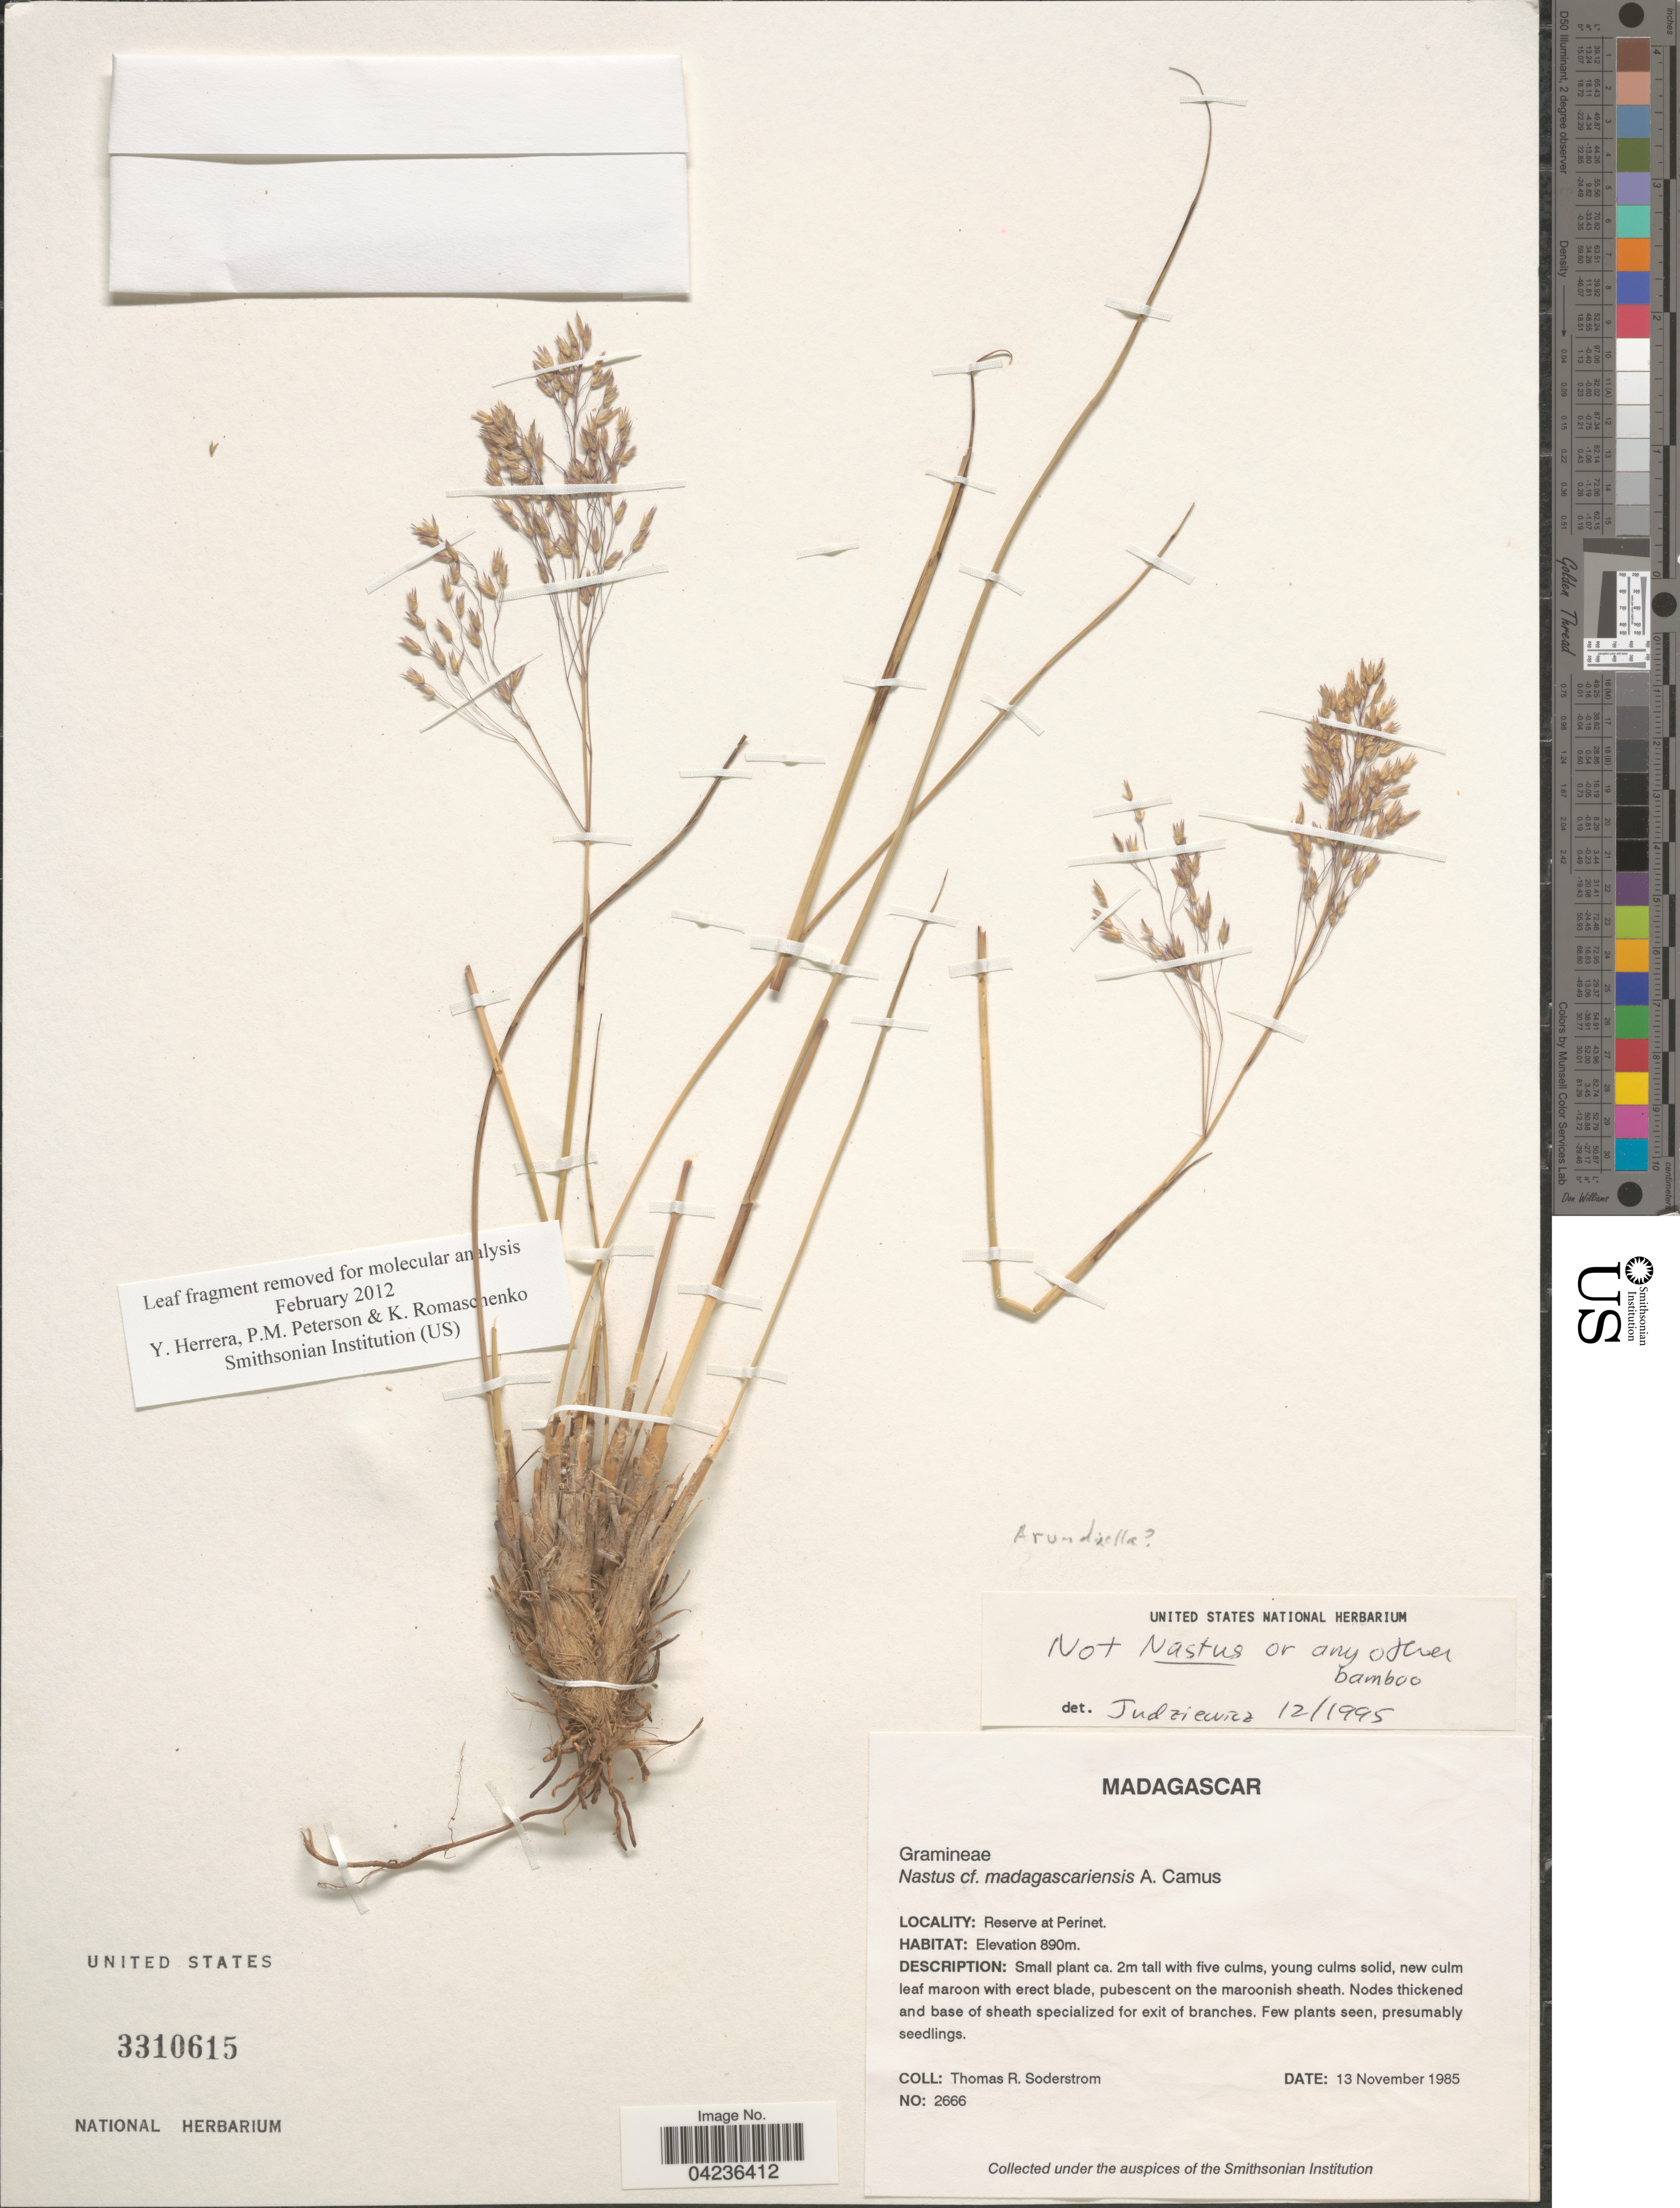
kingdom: Plantae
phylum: Tracheophyta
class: Liliopsida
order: Poales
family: Poaceae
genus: Arundinella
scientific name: Arundinella sp.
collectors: T. R. Soderstrom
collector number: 2666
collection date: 1985-11-13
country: Madagascar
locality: Reserve at Perinet.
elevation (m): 890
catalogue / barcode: US 3310615